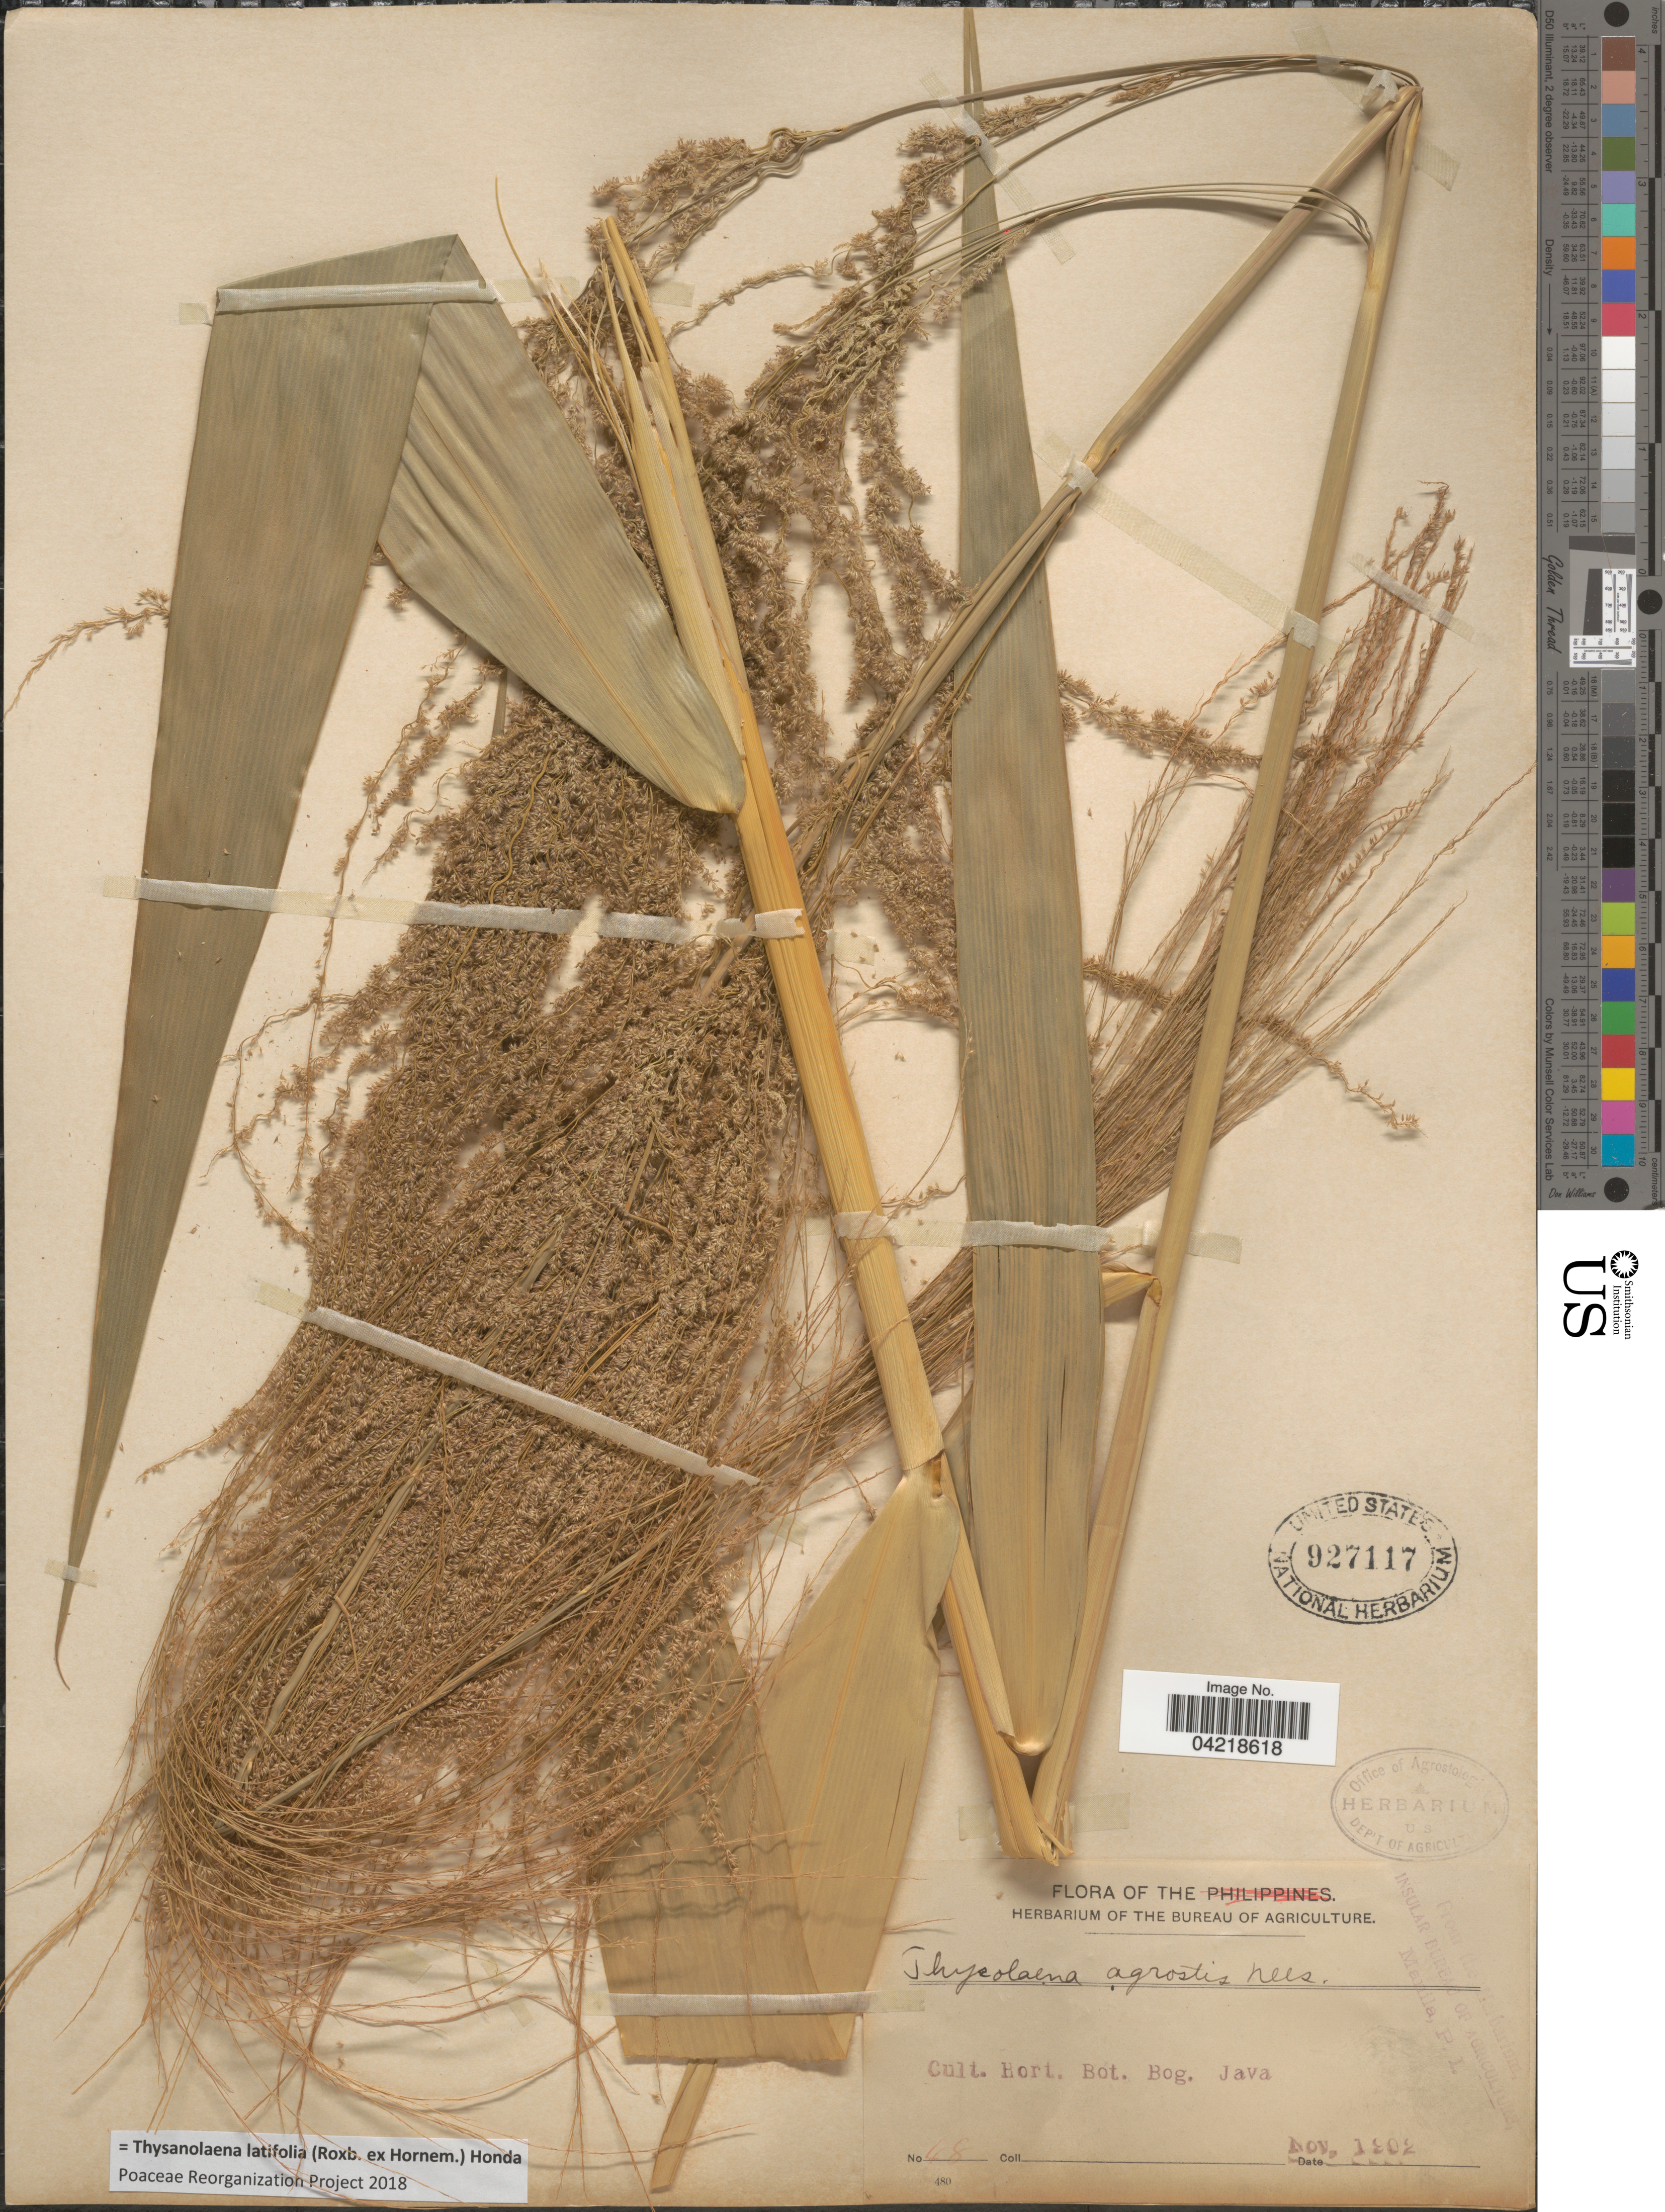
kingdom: Plantae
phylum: Tracheophyta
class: Liliopsida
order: Poales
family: Poaceae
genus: Thysanolaena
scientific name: Thysanolaena latifolia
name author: (Roxb. ex Hornem.) Honda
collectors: Ex herb. Bureau of Agriculture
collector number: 48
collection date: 1902-11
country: Indonesia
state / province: Java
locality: Cult. Hort. Bot. Bog.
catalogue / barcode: US 927117